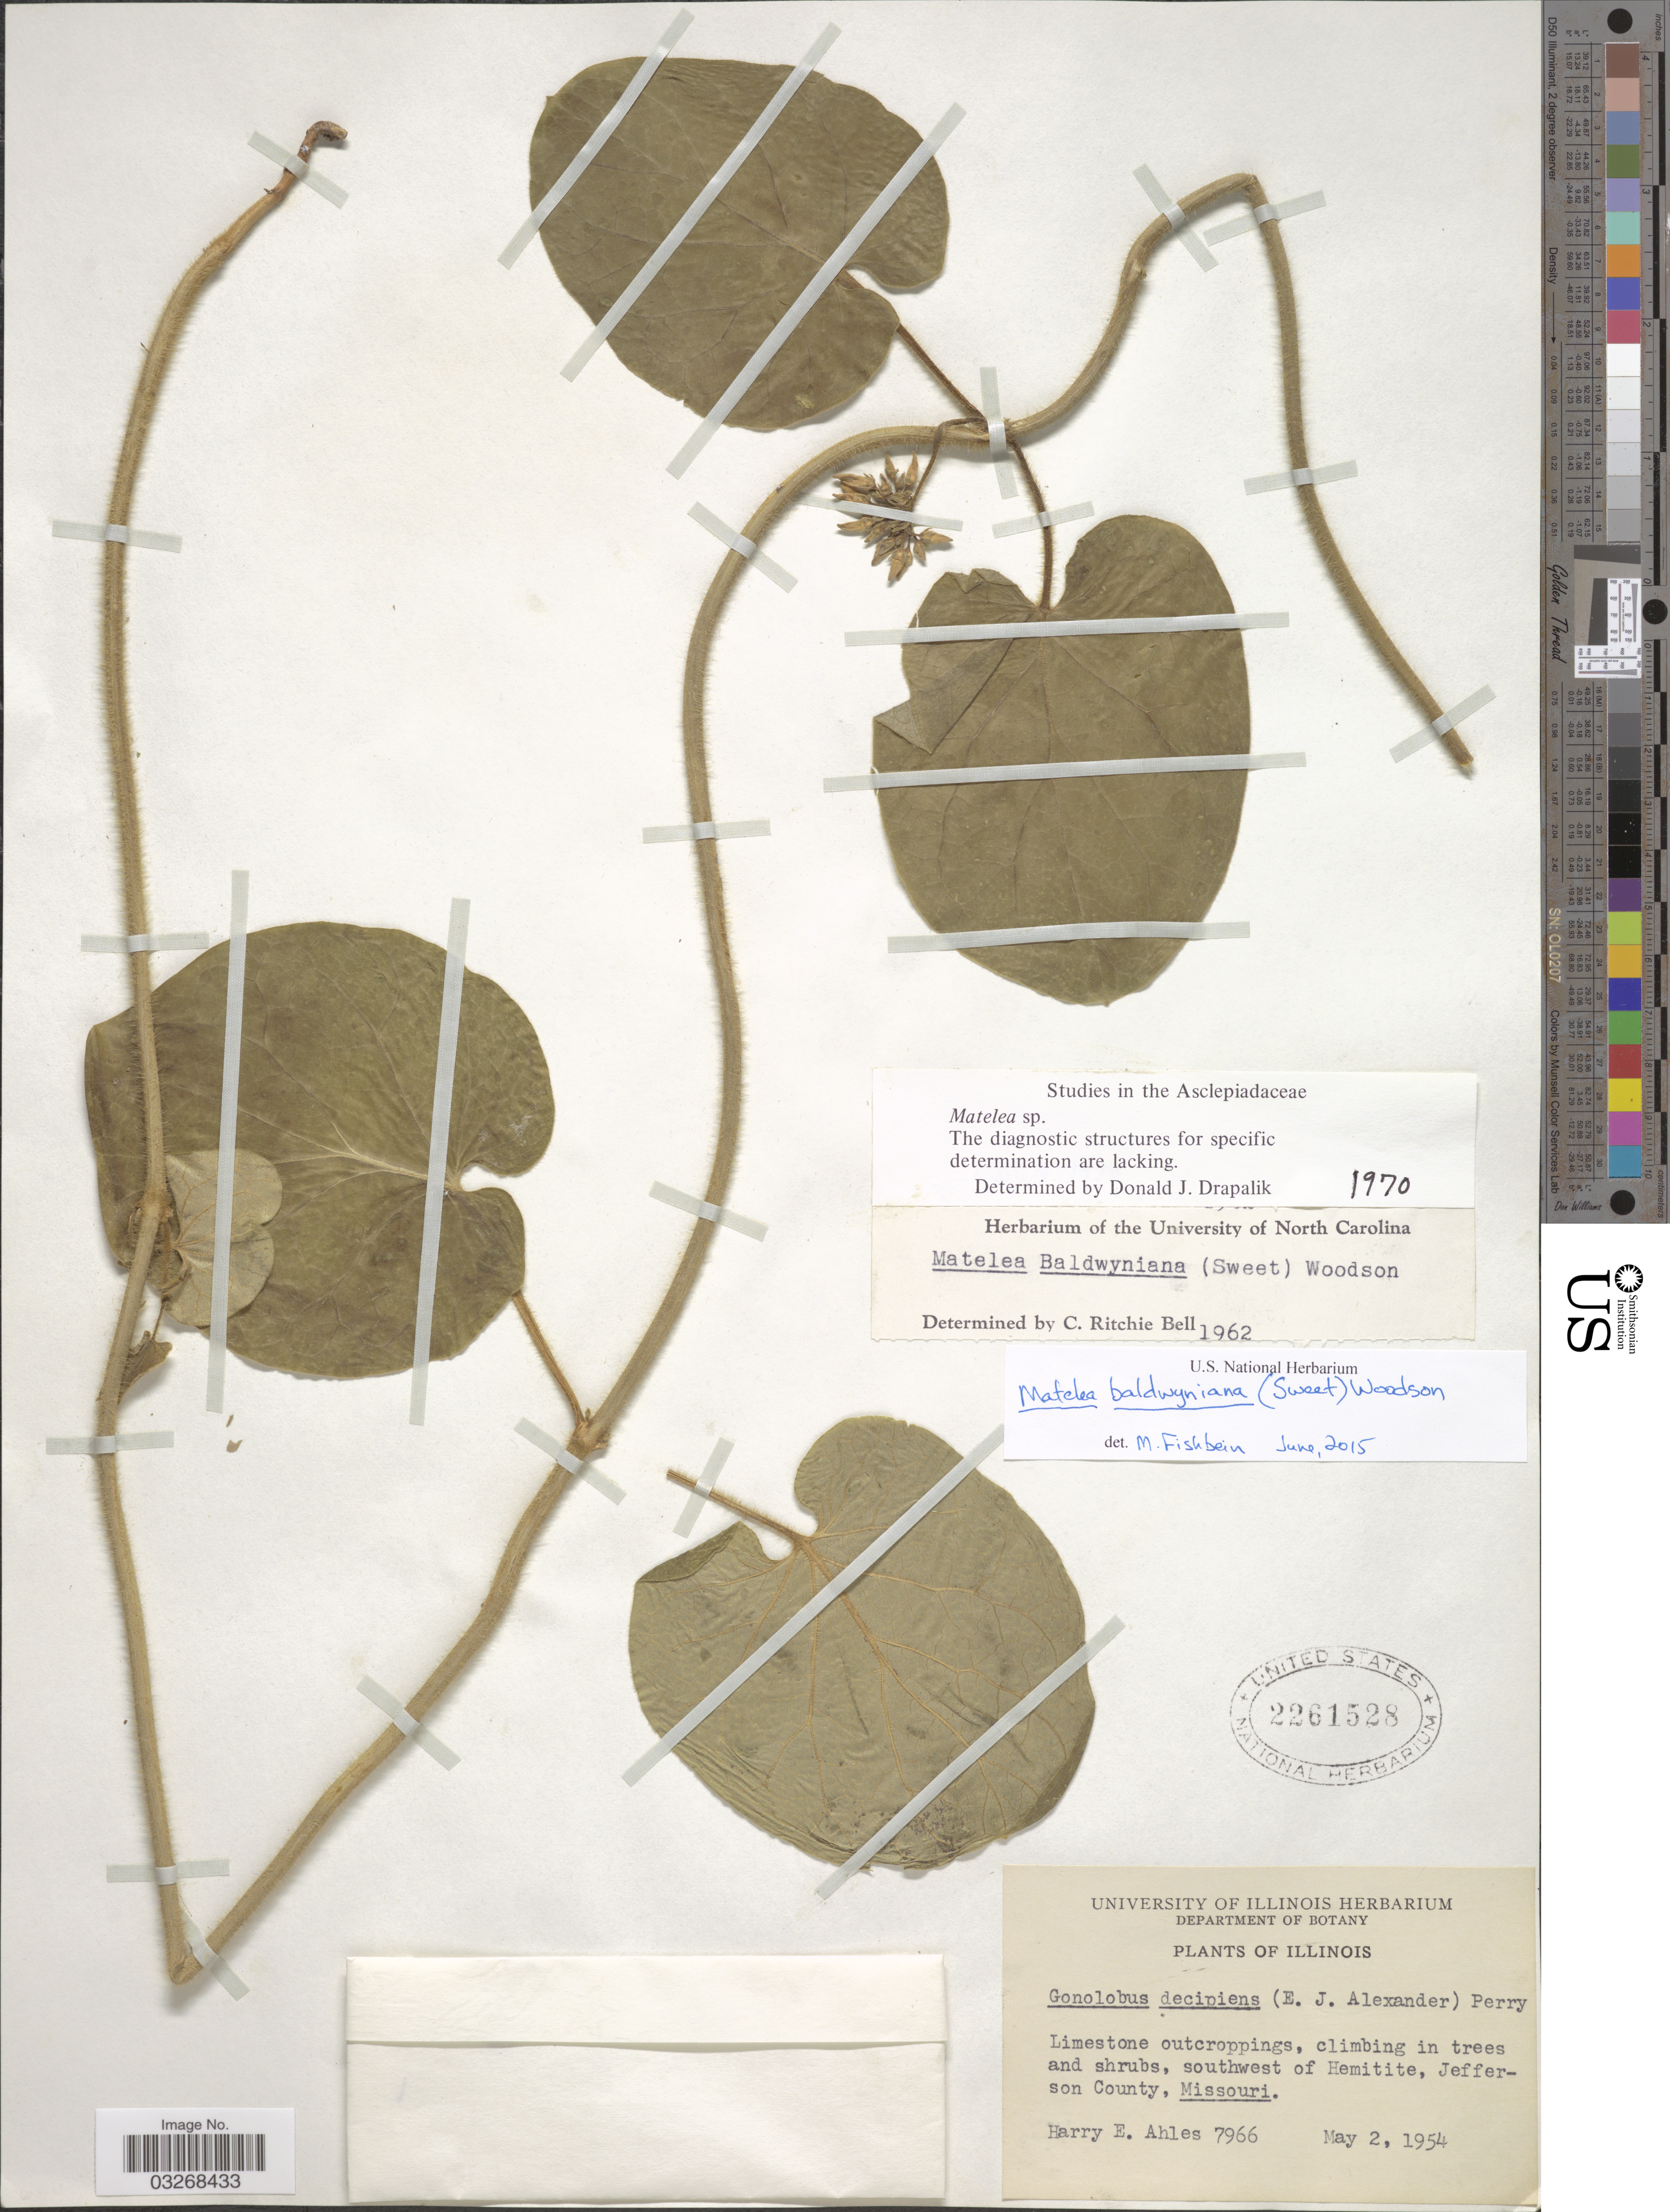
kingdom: Plantae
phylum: Tracheophyta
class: Magnoliopsida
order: Gentianales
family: Apocynaceae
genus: Matelea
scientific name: Matelea baldwyniana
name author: (Sweet) Woodson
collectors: H. E. Ahles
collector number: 7966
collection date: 1954-05-02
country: United States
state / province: Missouri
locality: Southwest of Hemitite, Jefferson County.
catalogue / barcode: US 2261528